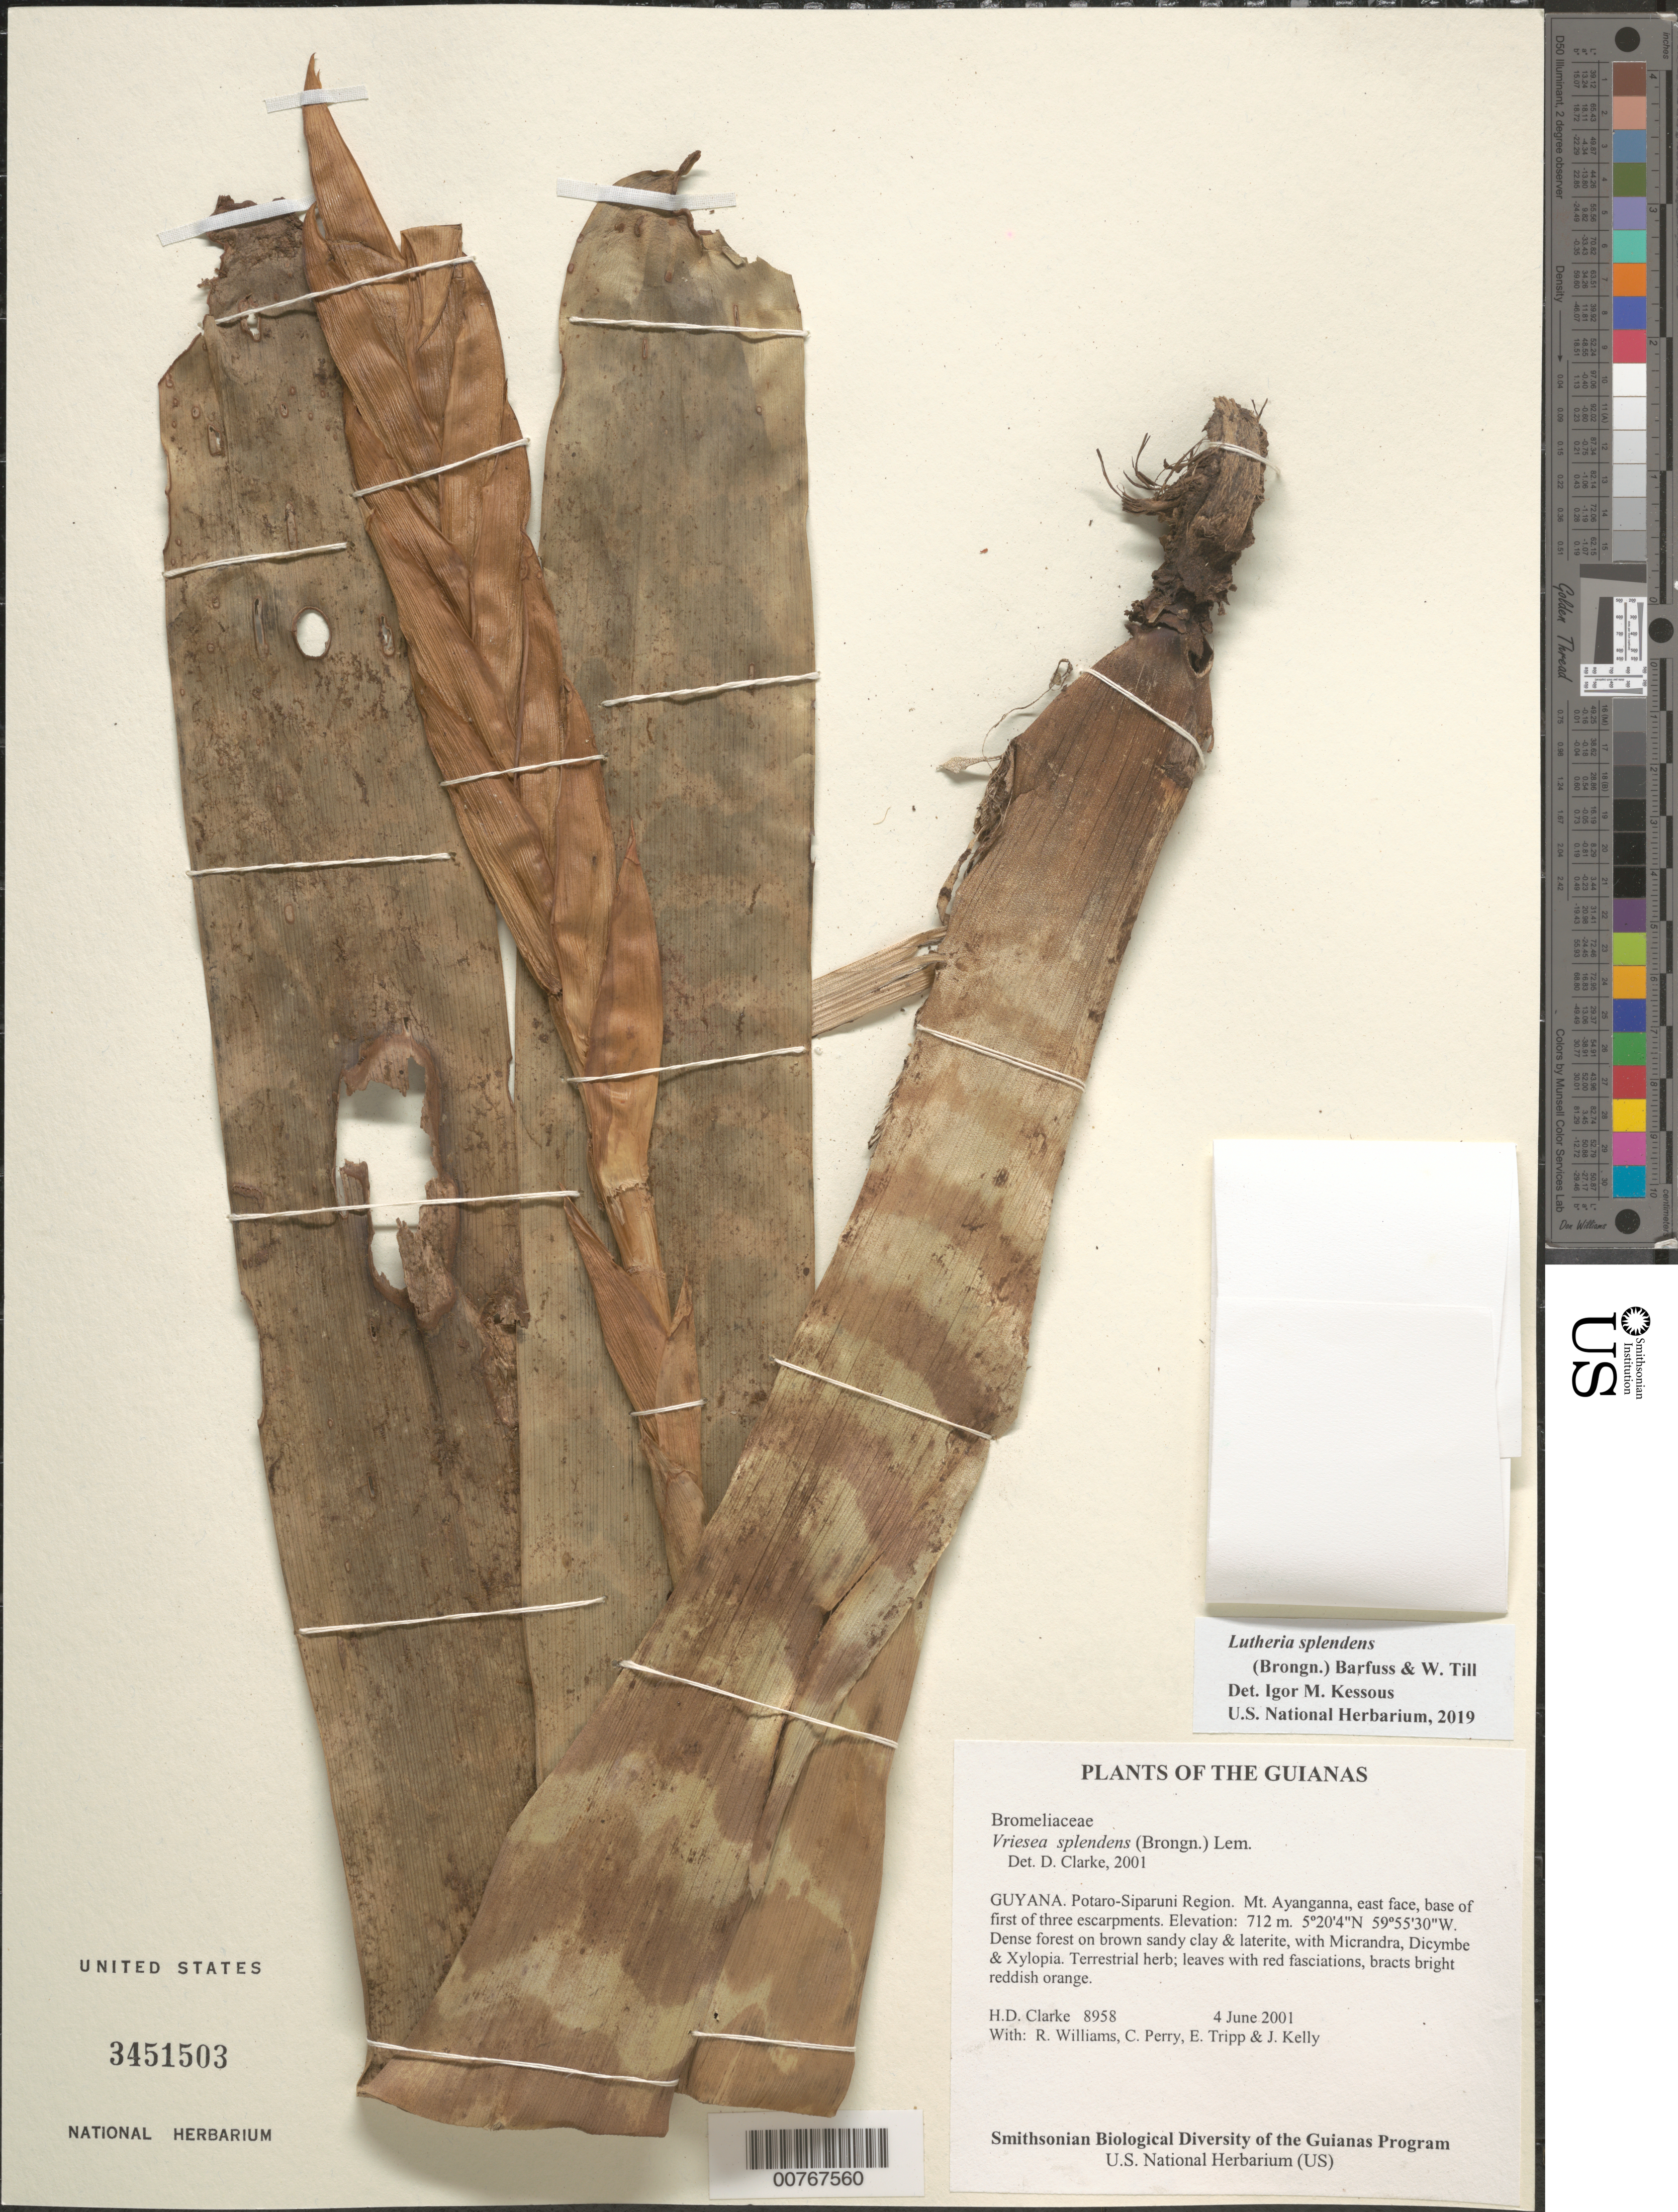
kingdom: Plantae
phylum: Tracheophyta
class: Liliopsida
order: Poales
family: Bromeliaceae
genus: Lutheria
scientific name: Lutheria splendens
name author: (Brongn.) W. Till & Barfuss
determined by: Kessous, Igor M.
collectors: H. D. Clarke, R. Williams, C. Perry, E. Tripp & J. Kelly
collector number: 8958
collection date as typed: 4 June 2001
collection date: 2001-06-04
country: Guyana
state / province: Potaro-Siparuni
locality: Mt. Ayanganna, east face, base of first of three escarpments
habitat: Dense forest on brown sandy clay & laterite, with Micrandra, Dicymbe & Xylopia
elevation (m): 712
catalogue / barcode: US 3451503